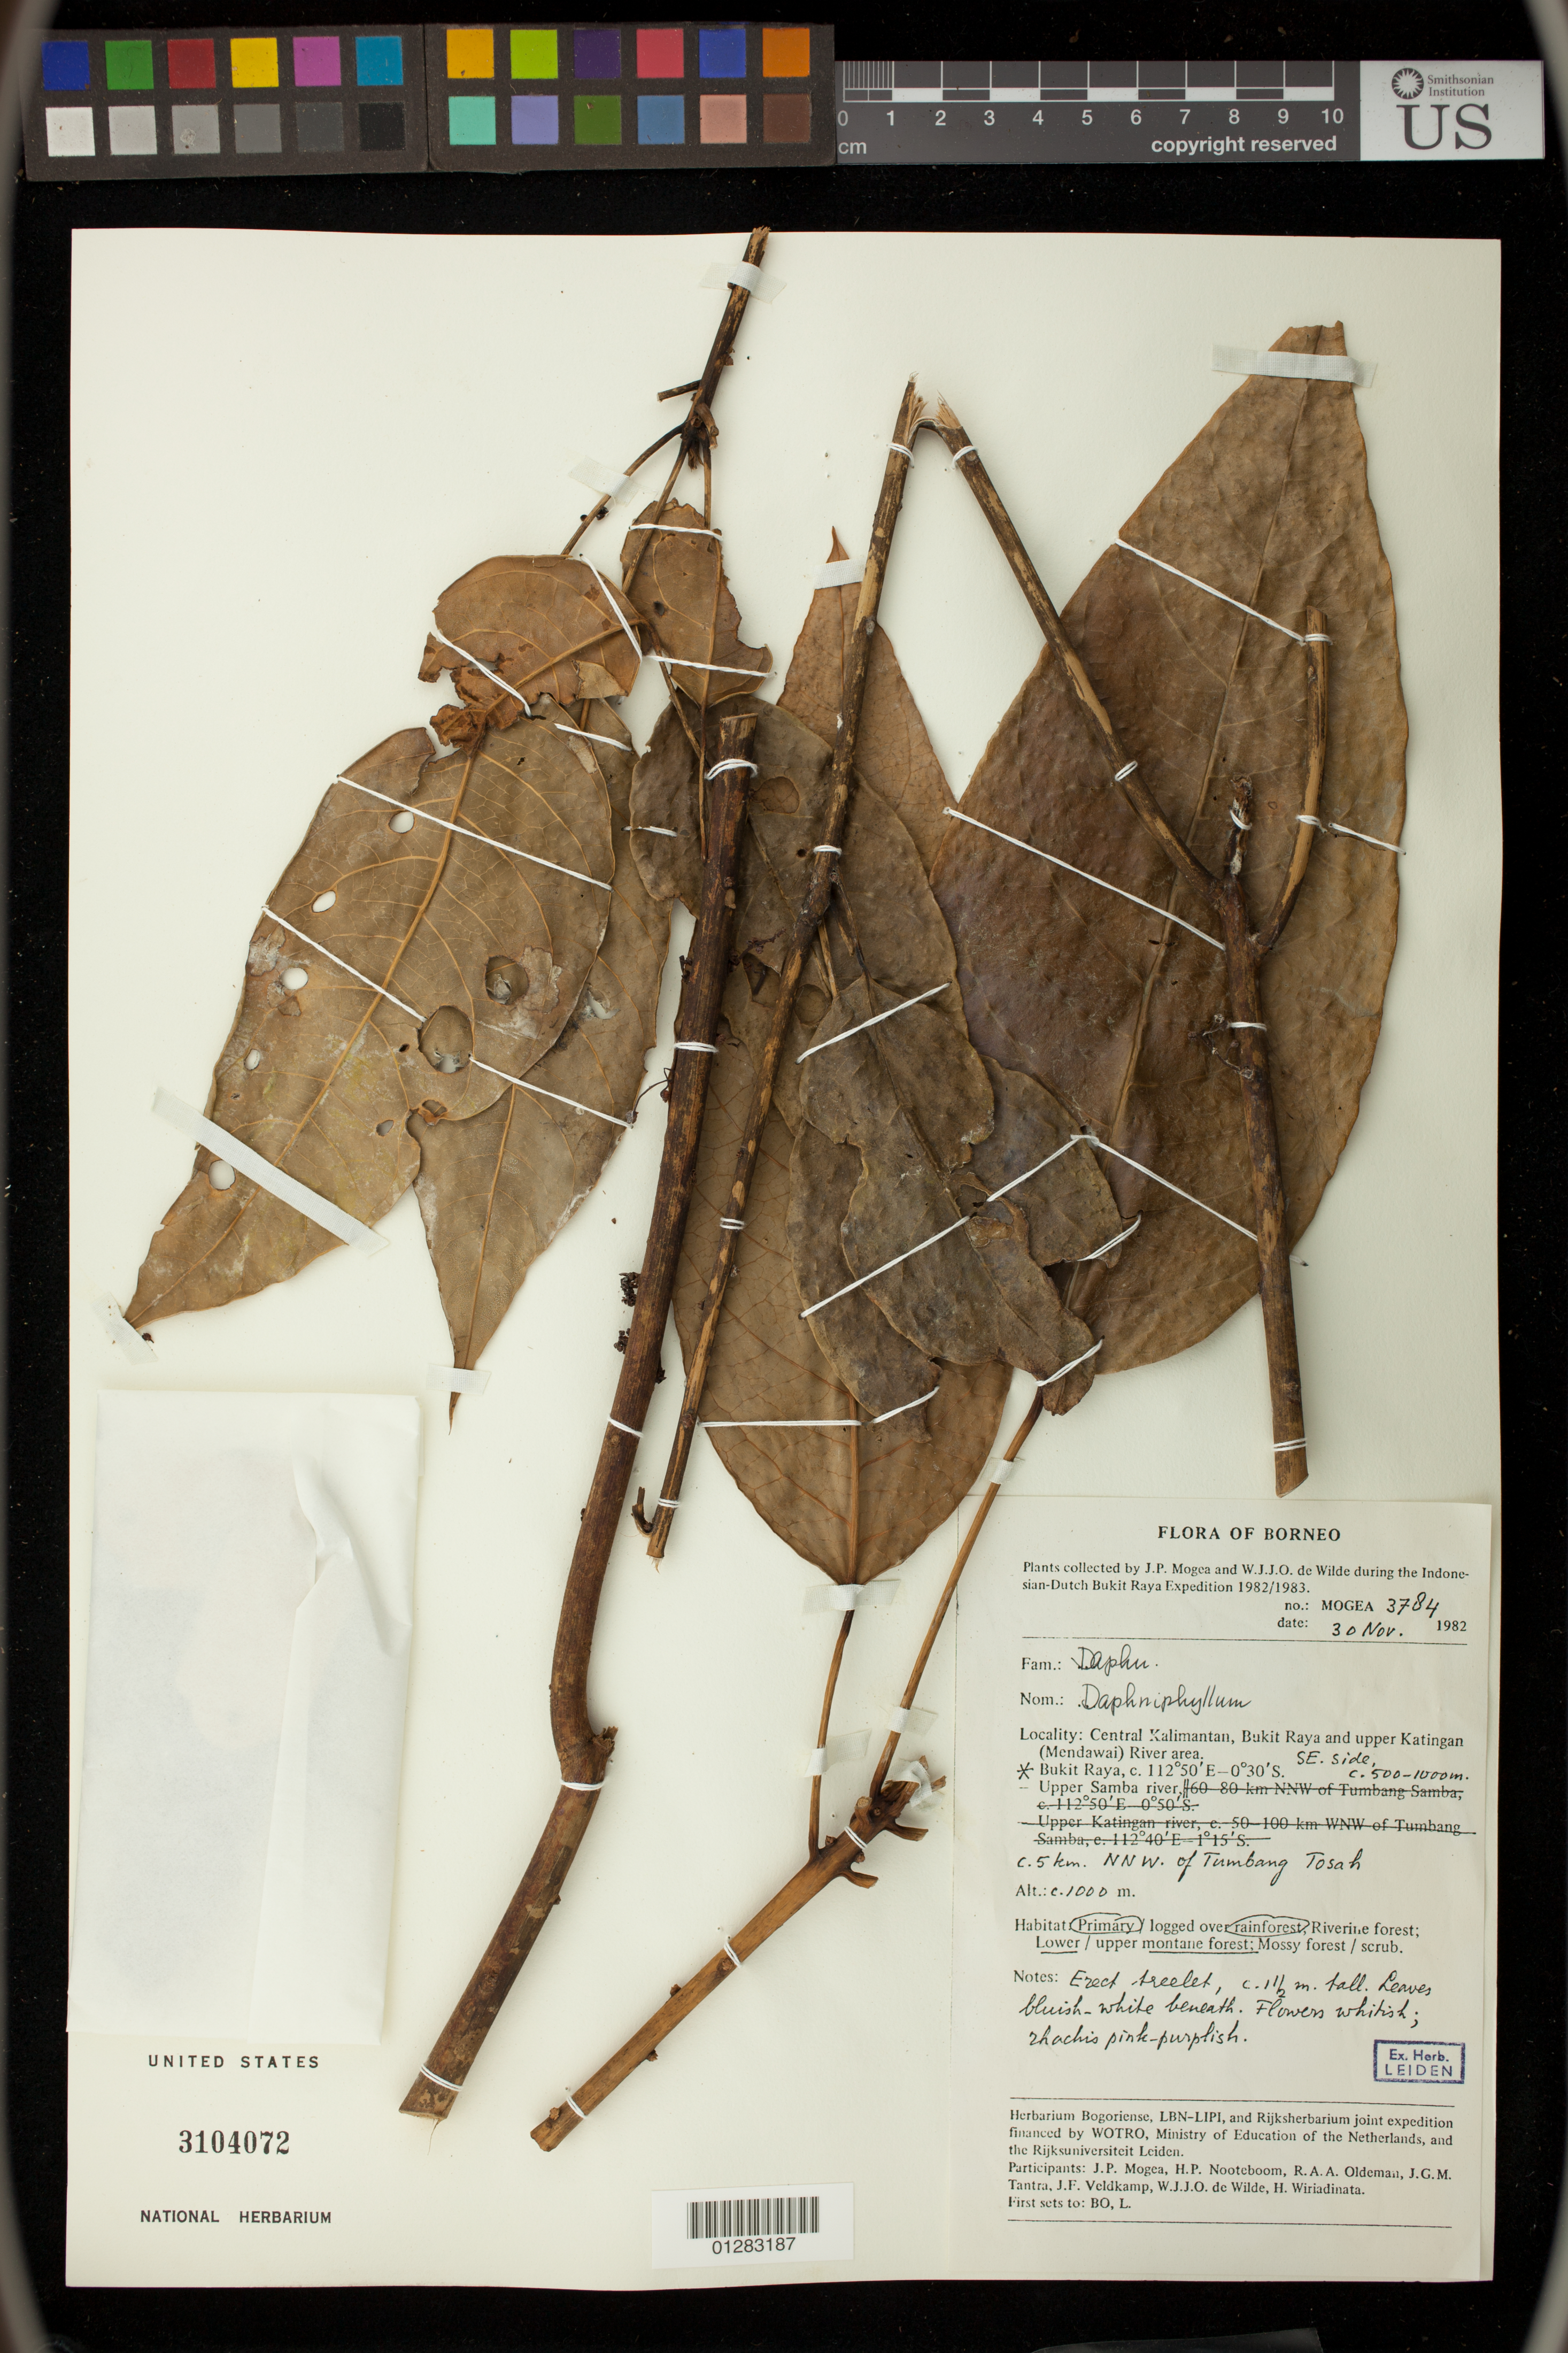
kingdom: Plantae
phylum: Tracheophyta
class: Magnoliopsida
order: Saxifragales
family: Daphniphyllaceae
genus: Daphniphyllum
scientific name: Daphniphyllum sp.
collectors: J. Mogea & W. J. de Wilde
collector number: MOGEA 3784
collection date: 1982-11-30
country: Indonesia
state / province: Kalimantan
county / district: Kalimantan Tengah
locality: Bukit Raya and upper Katingan (Mendawai) River area, S. E. Side Bukit Raya - Upper Samba River c. 5 km. N.N.W. of Tambung Tosah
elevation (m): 152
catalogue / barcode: US 3104072